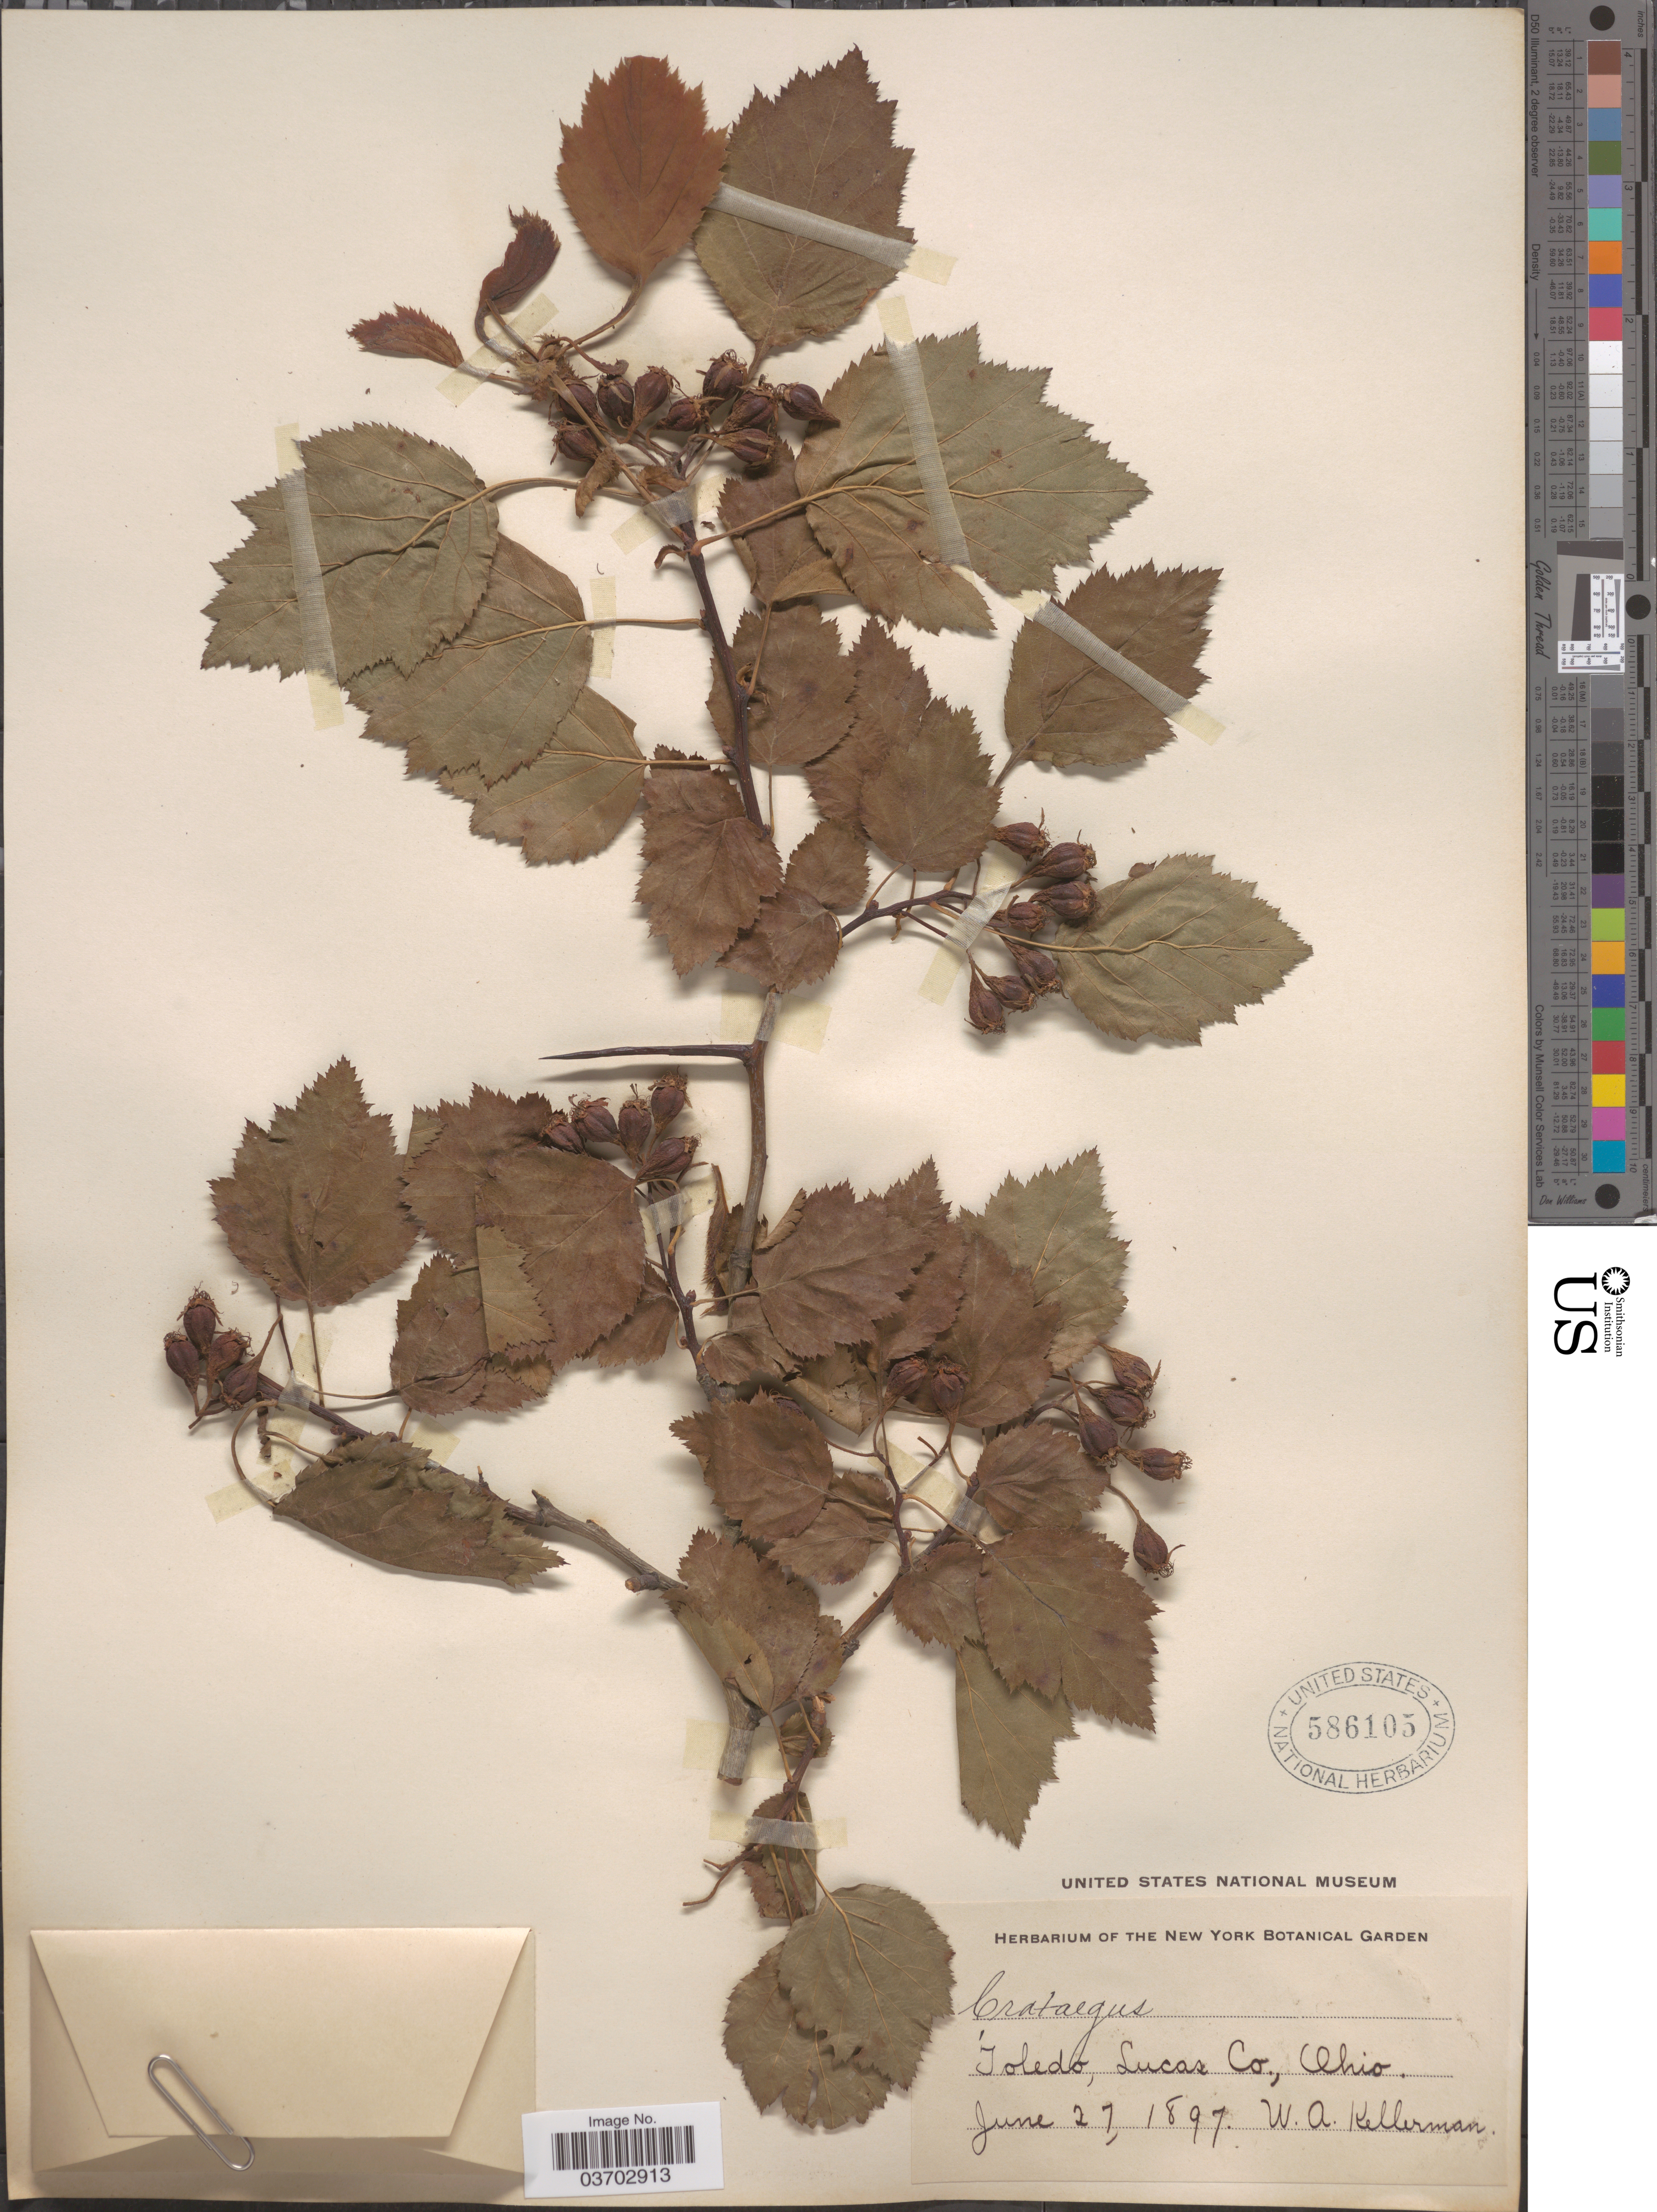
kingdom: Plantae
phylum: Tracheophyta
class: Magnoliopsida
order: Rosales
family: Rosaceae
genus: Crataegus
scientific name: Crataegus sp.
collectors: W. Kellerman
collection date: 1897-06-27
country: United States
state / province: Ohio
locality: Toledo, Lucas Co.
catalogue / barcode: US 586105